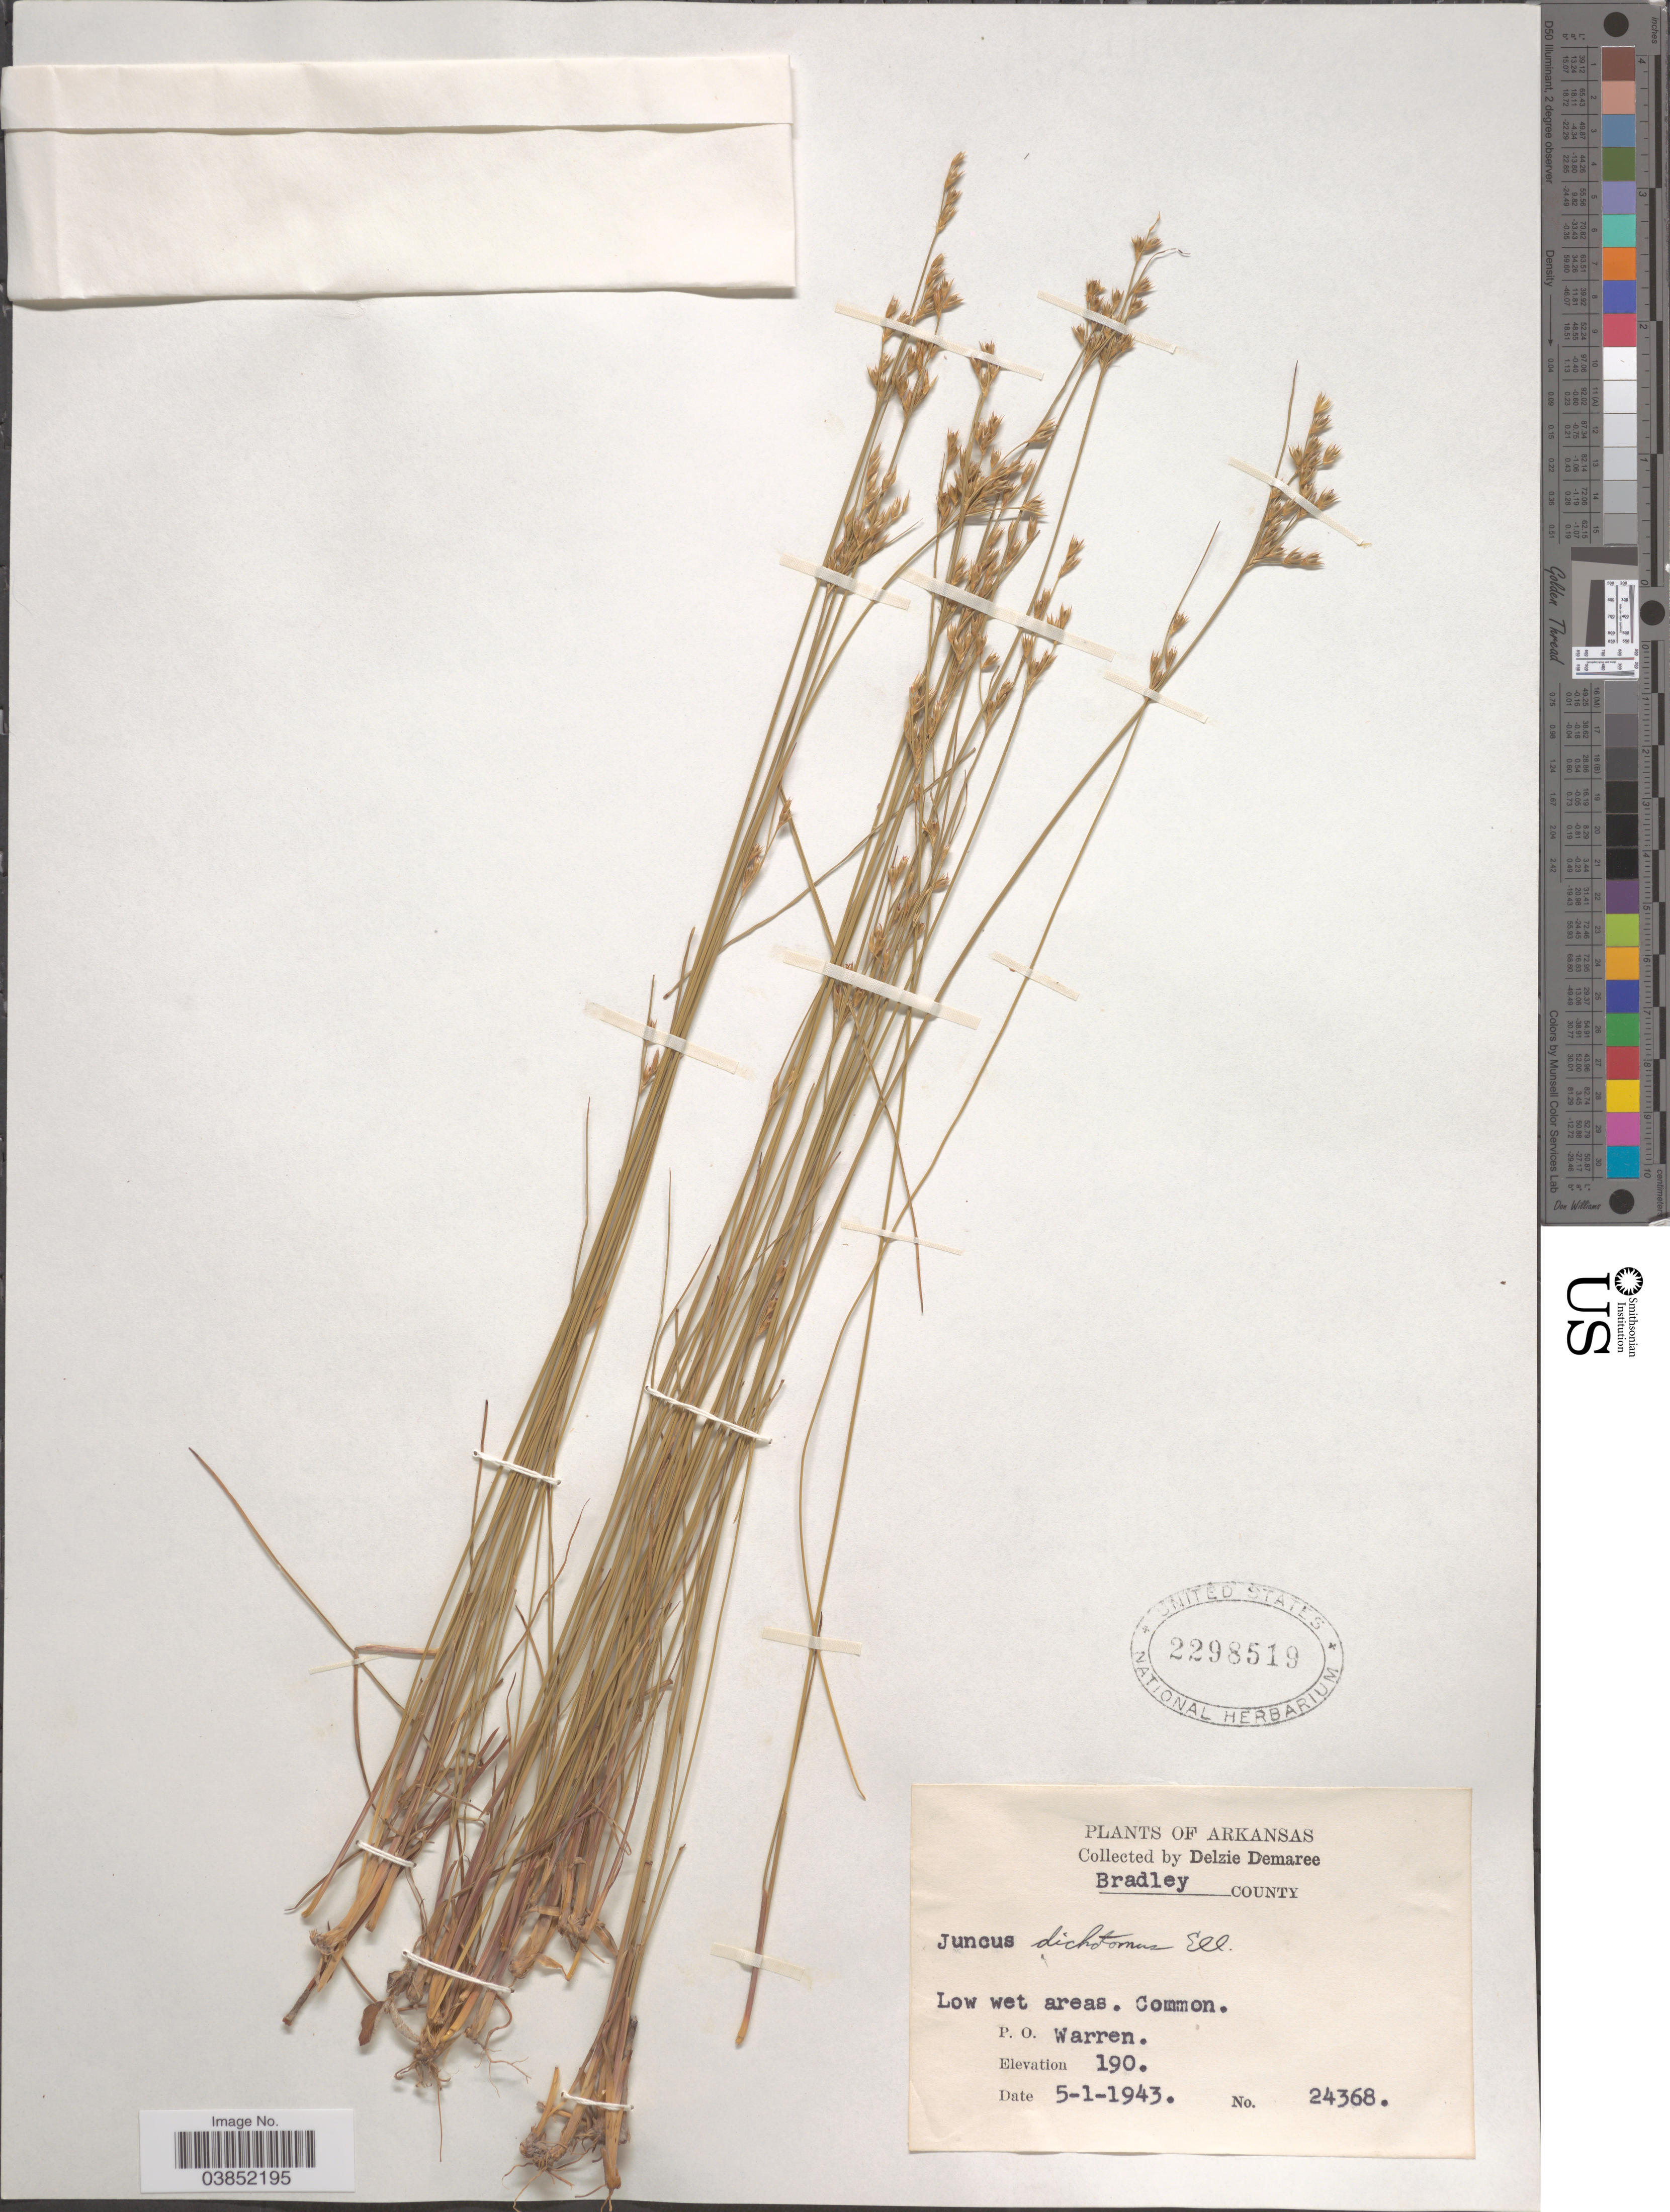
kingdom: Plantae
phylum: Tracheophyta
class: Liliopsida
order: Poales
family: Juncaceae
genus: Juncus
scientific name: Juncus dichotomus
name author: Elliott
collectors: D. Demaree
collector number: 24368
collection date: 1943-01-05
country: United States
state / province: Arkansas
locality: Bradley County. P. O. Warren.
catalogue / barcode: US 2298519